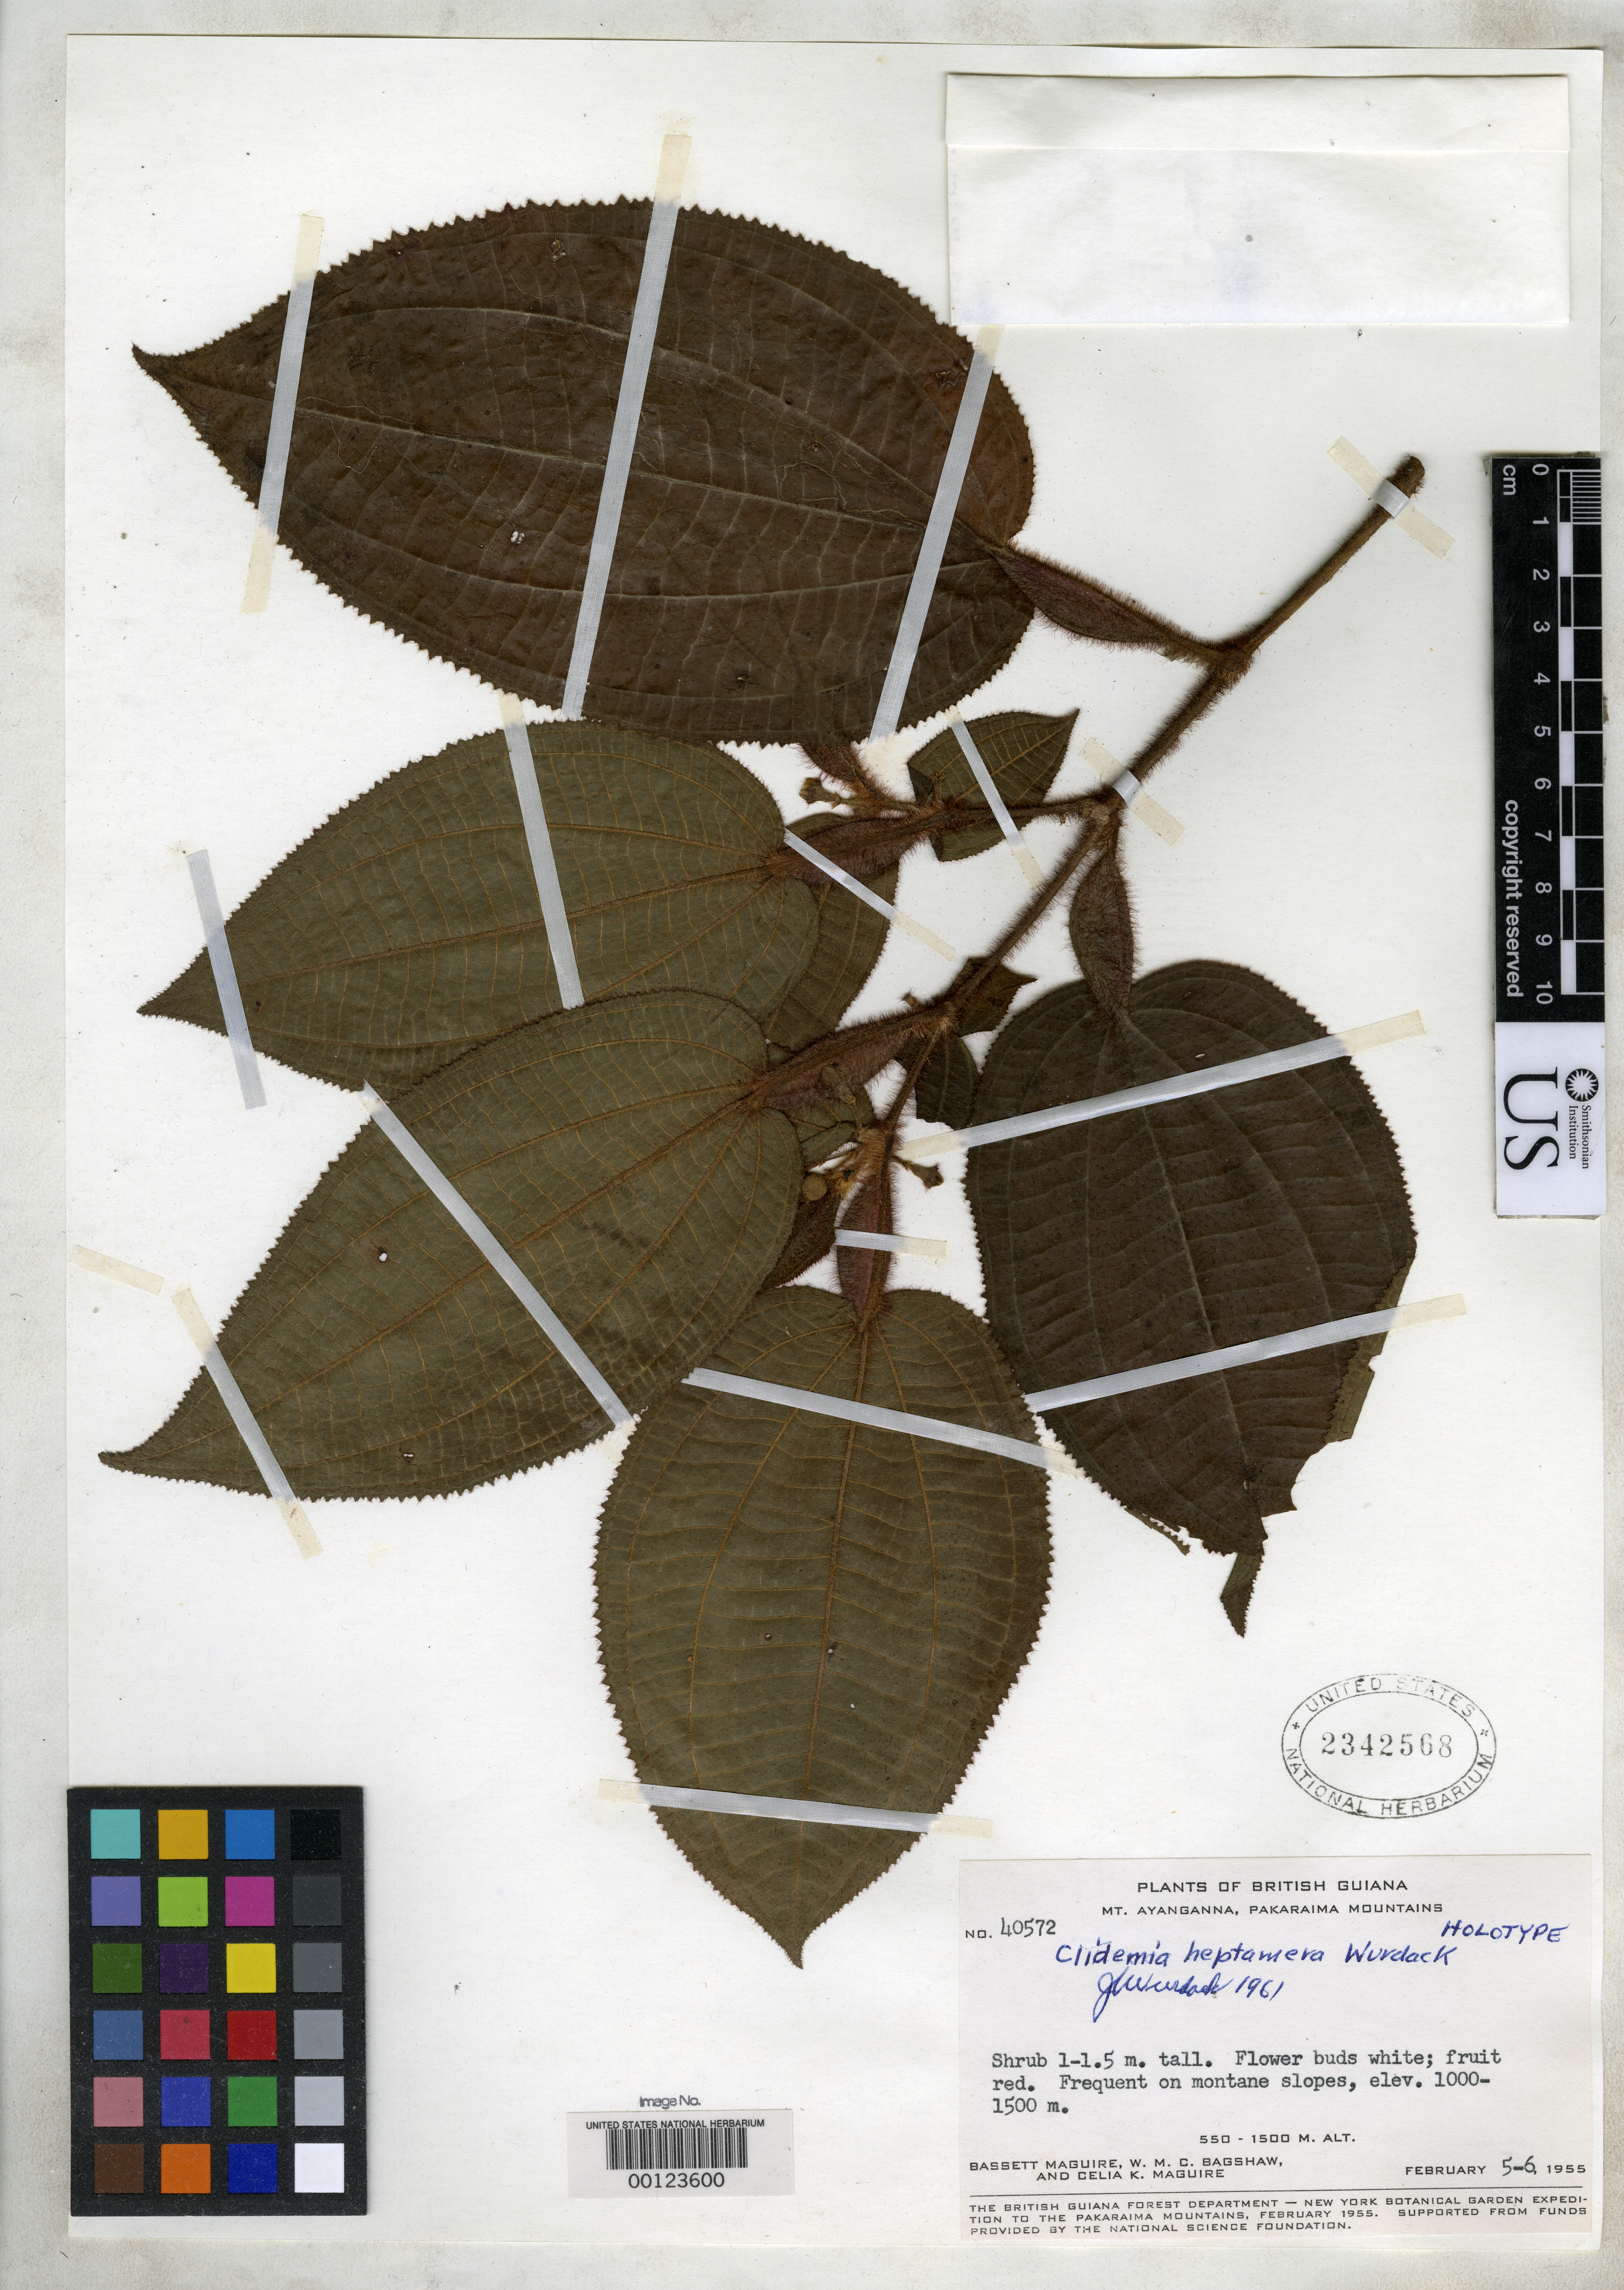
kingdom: Plantae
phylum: Tracheophyta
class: Magnoliopsida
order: Myrtales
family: Melastomataceae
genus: Clidemia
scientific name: Clidemia heptamera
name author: Wurdack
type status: Holotype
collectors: B. Maguire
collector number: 40572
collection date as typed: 05 Feb 1955 to 06 Feb 1955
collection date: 1955-02-05/1955-02-06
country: Guyana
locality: Mt. Ayanganna.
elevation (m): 1000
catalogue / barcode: US 2342568